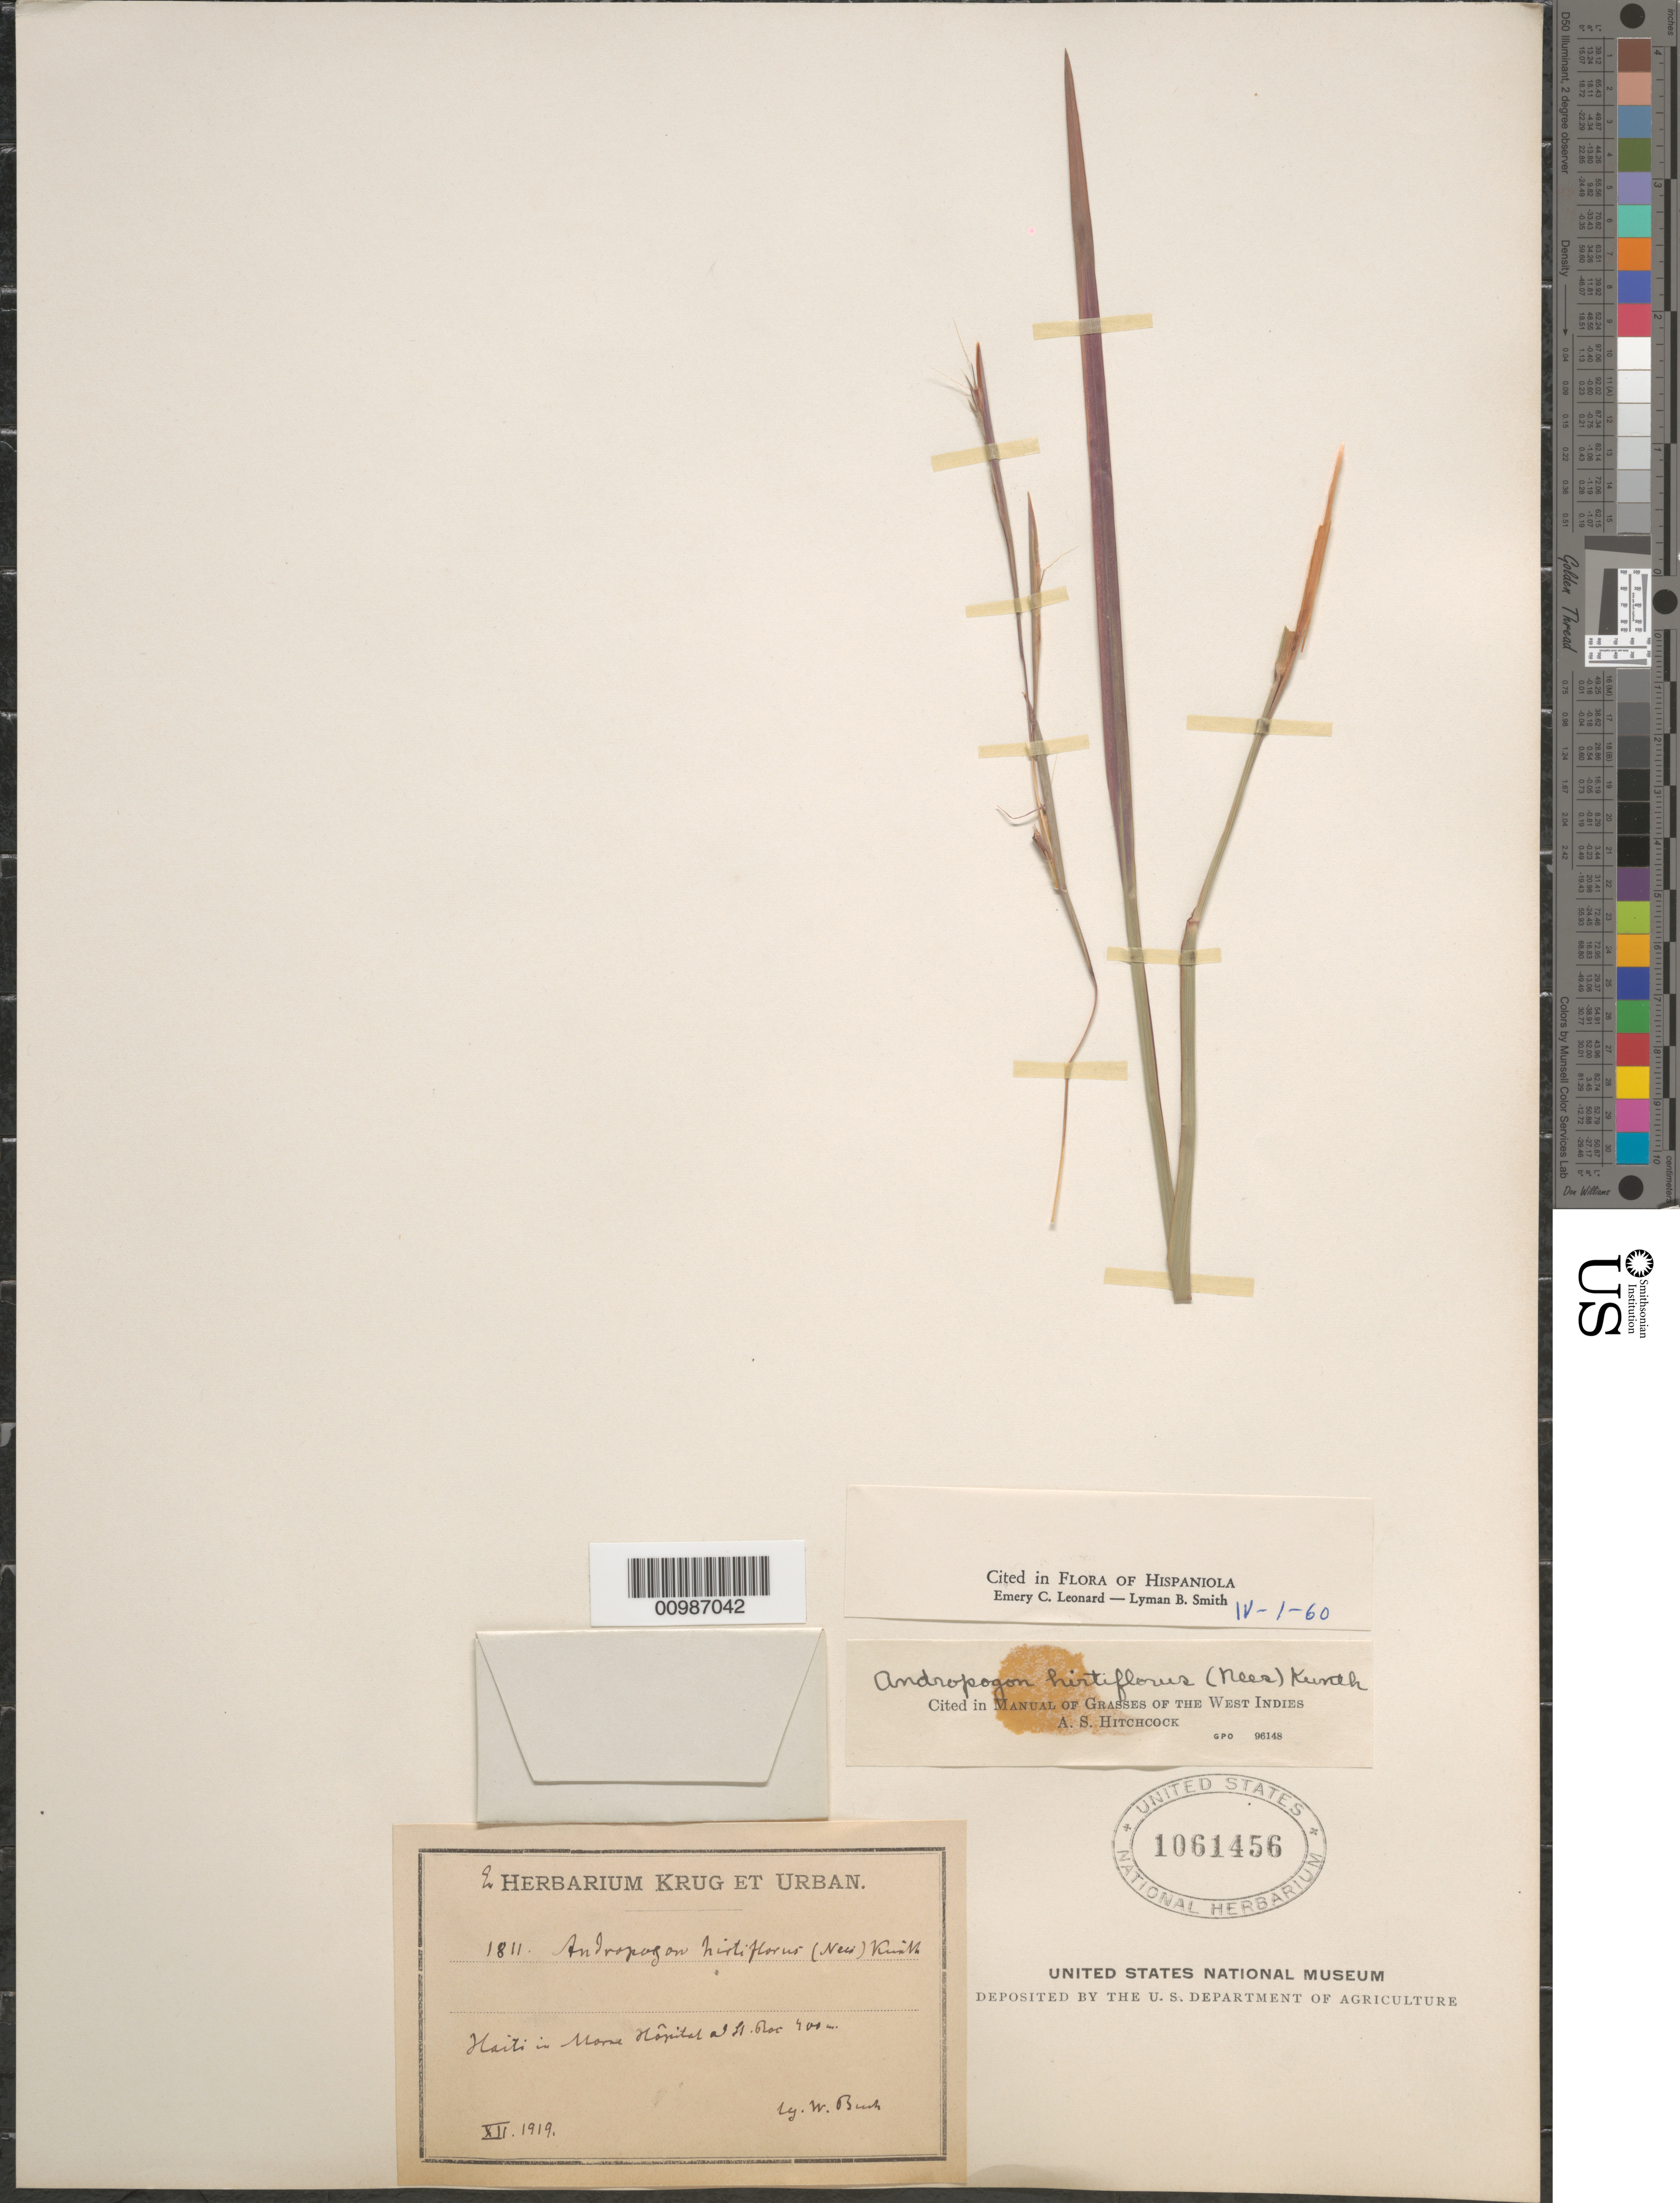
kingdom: Plantae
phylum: Tracheophyta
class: Liliopsida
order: Poales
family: Poaceae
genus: Andropogon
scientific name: Andropogon hirtiflorus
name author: (Nees) Kunth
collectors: W. Bush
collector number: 1811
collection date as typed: Dec 1919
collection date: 1919-12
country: Haiti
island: Hispaniola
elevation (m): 400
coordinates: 0 N, 0 E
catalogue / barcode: US 1061456